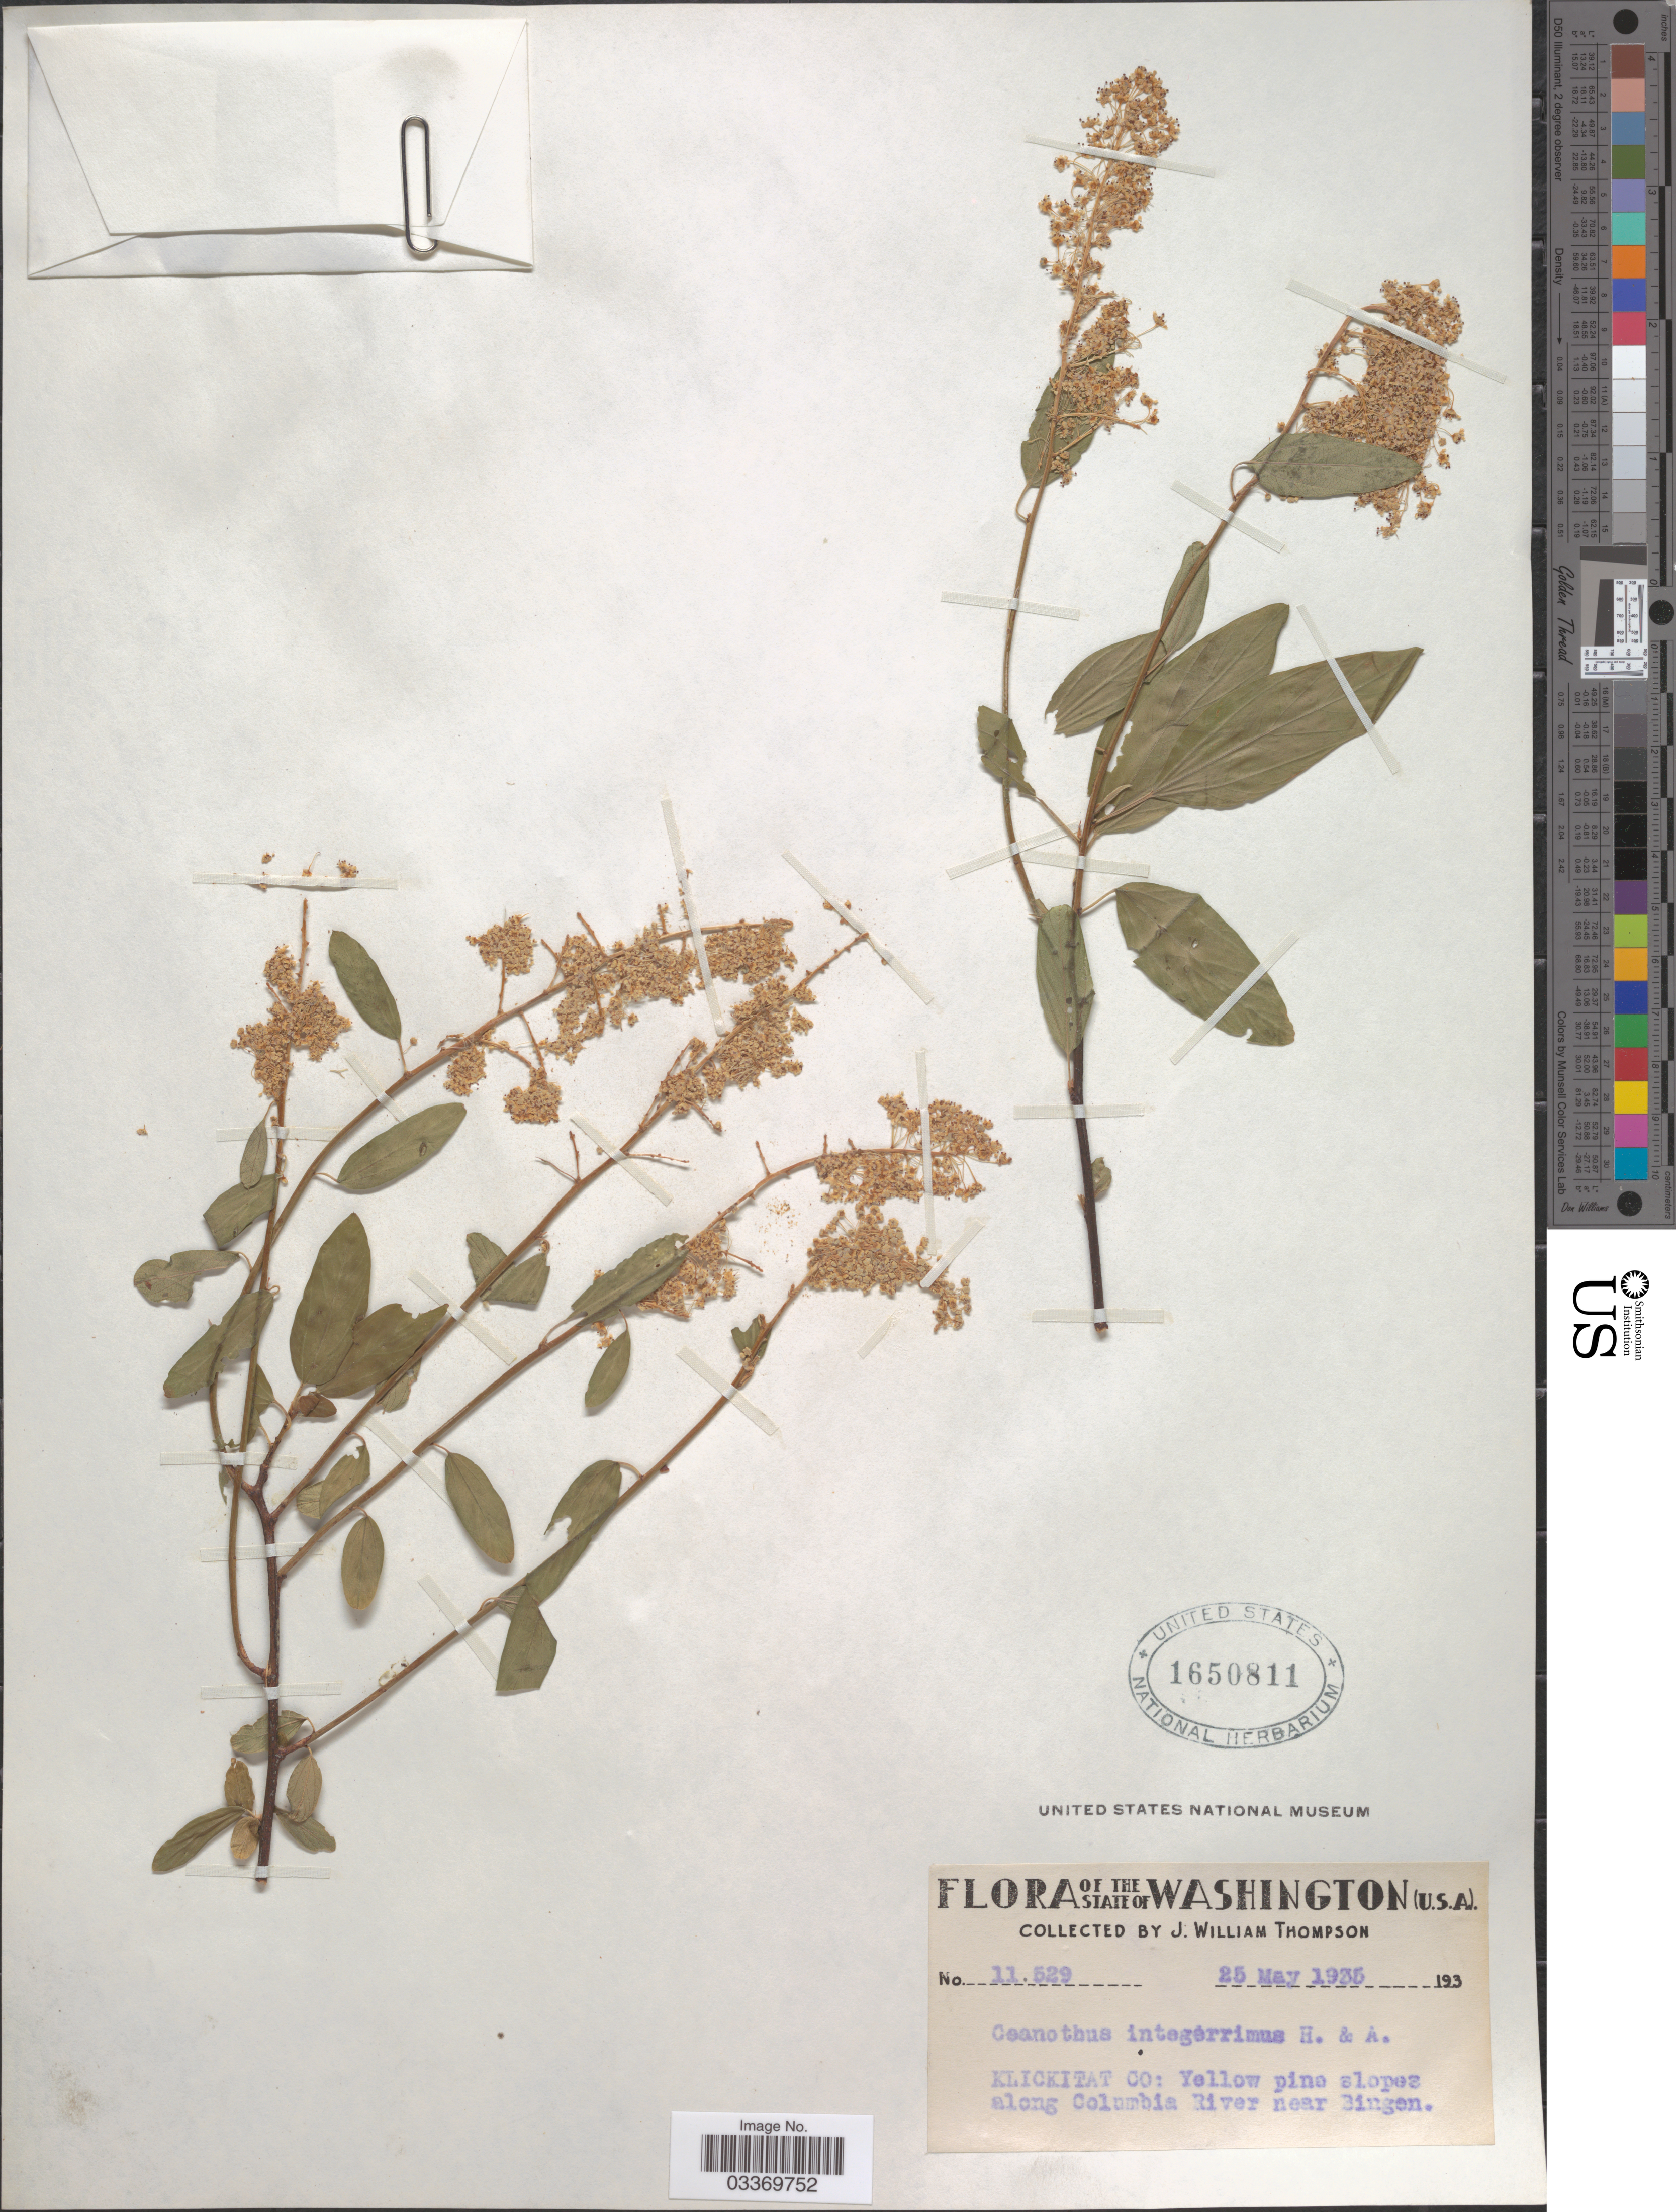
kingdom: Plantae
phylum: Tracheophyta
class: Magnoliopsida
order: Rosales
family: Rhamnaceae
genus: Ceanothus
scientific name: Ceanothus integerrimus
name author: Hook. & Arn.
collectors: J. W. Thompson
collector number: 11529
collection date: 1935-05-25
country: United States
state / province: Washington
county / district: Klickitat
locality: Klickitat Co: Yellow pine slopes along Columbia River near Bingen.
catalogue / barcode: US 1650811